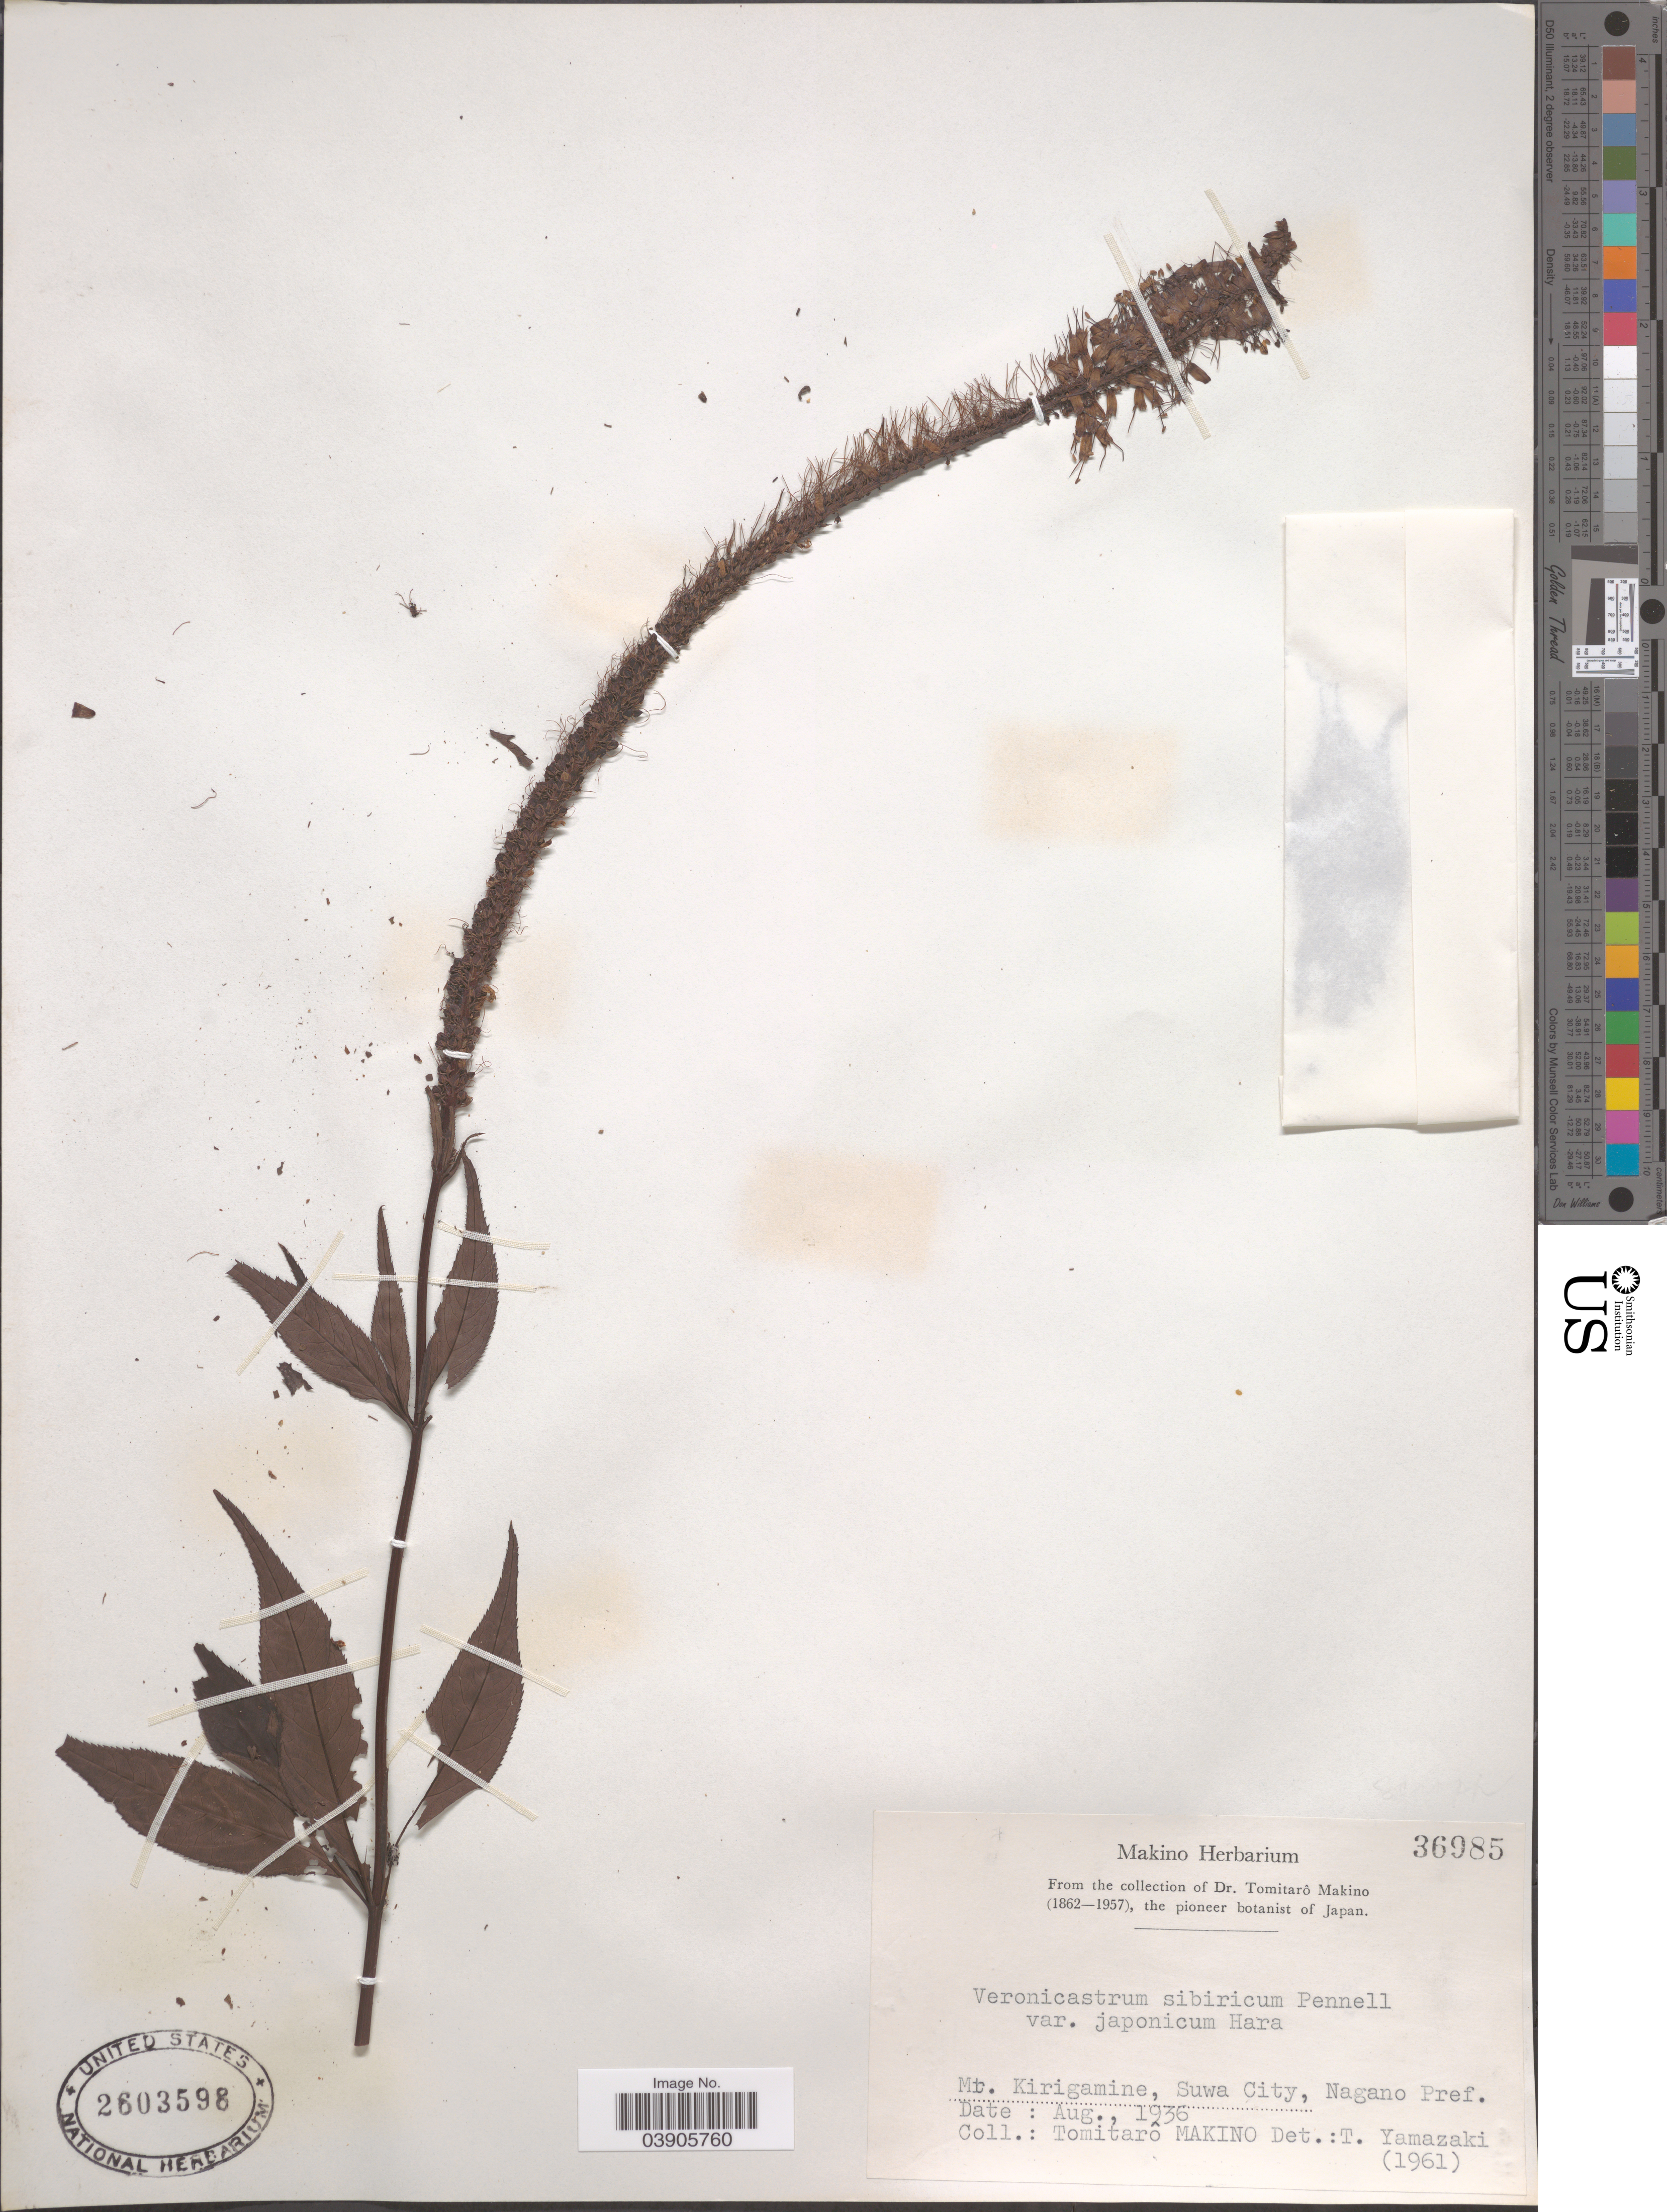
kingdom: Plantae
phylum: Tracheophyta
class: Magnoliopsida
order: Lamiales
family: Plantaginaceae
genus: Veronicastrum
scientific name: Veronicastrum sibiricum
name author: (L.) Pennell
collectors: T. Makino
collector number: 36985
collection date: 1936-08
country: Japan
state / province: Nagano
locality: Mt. Kirigamine, Suwa City, Nagano Pref.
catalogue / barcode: US 2603598